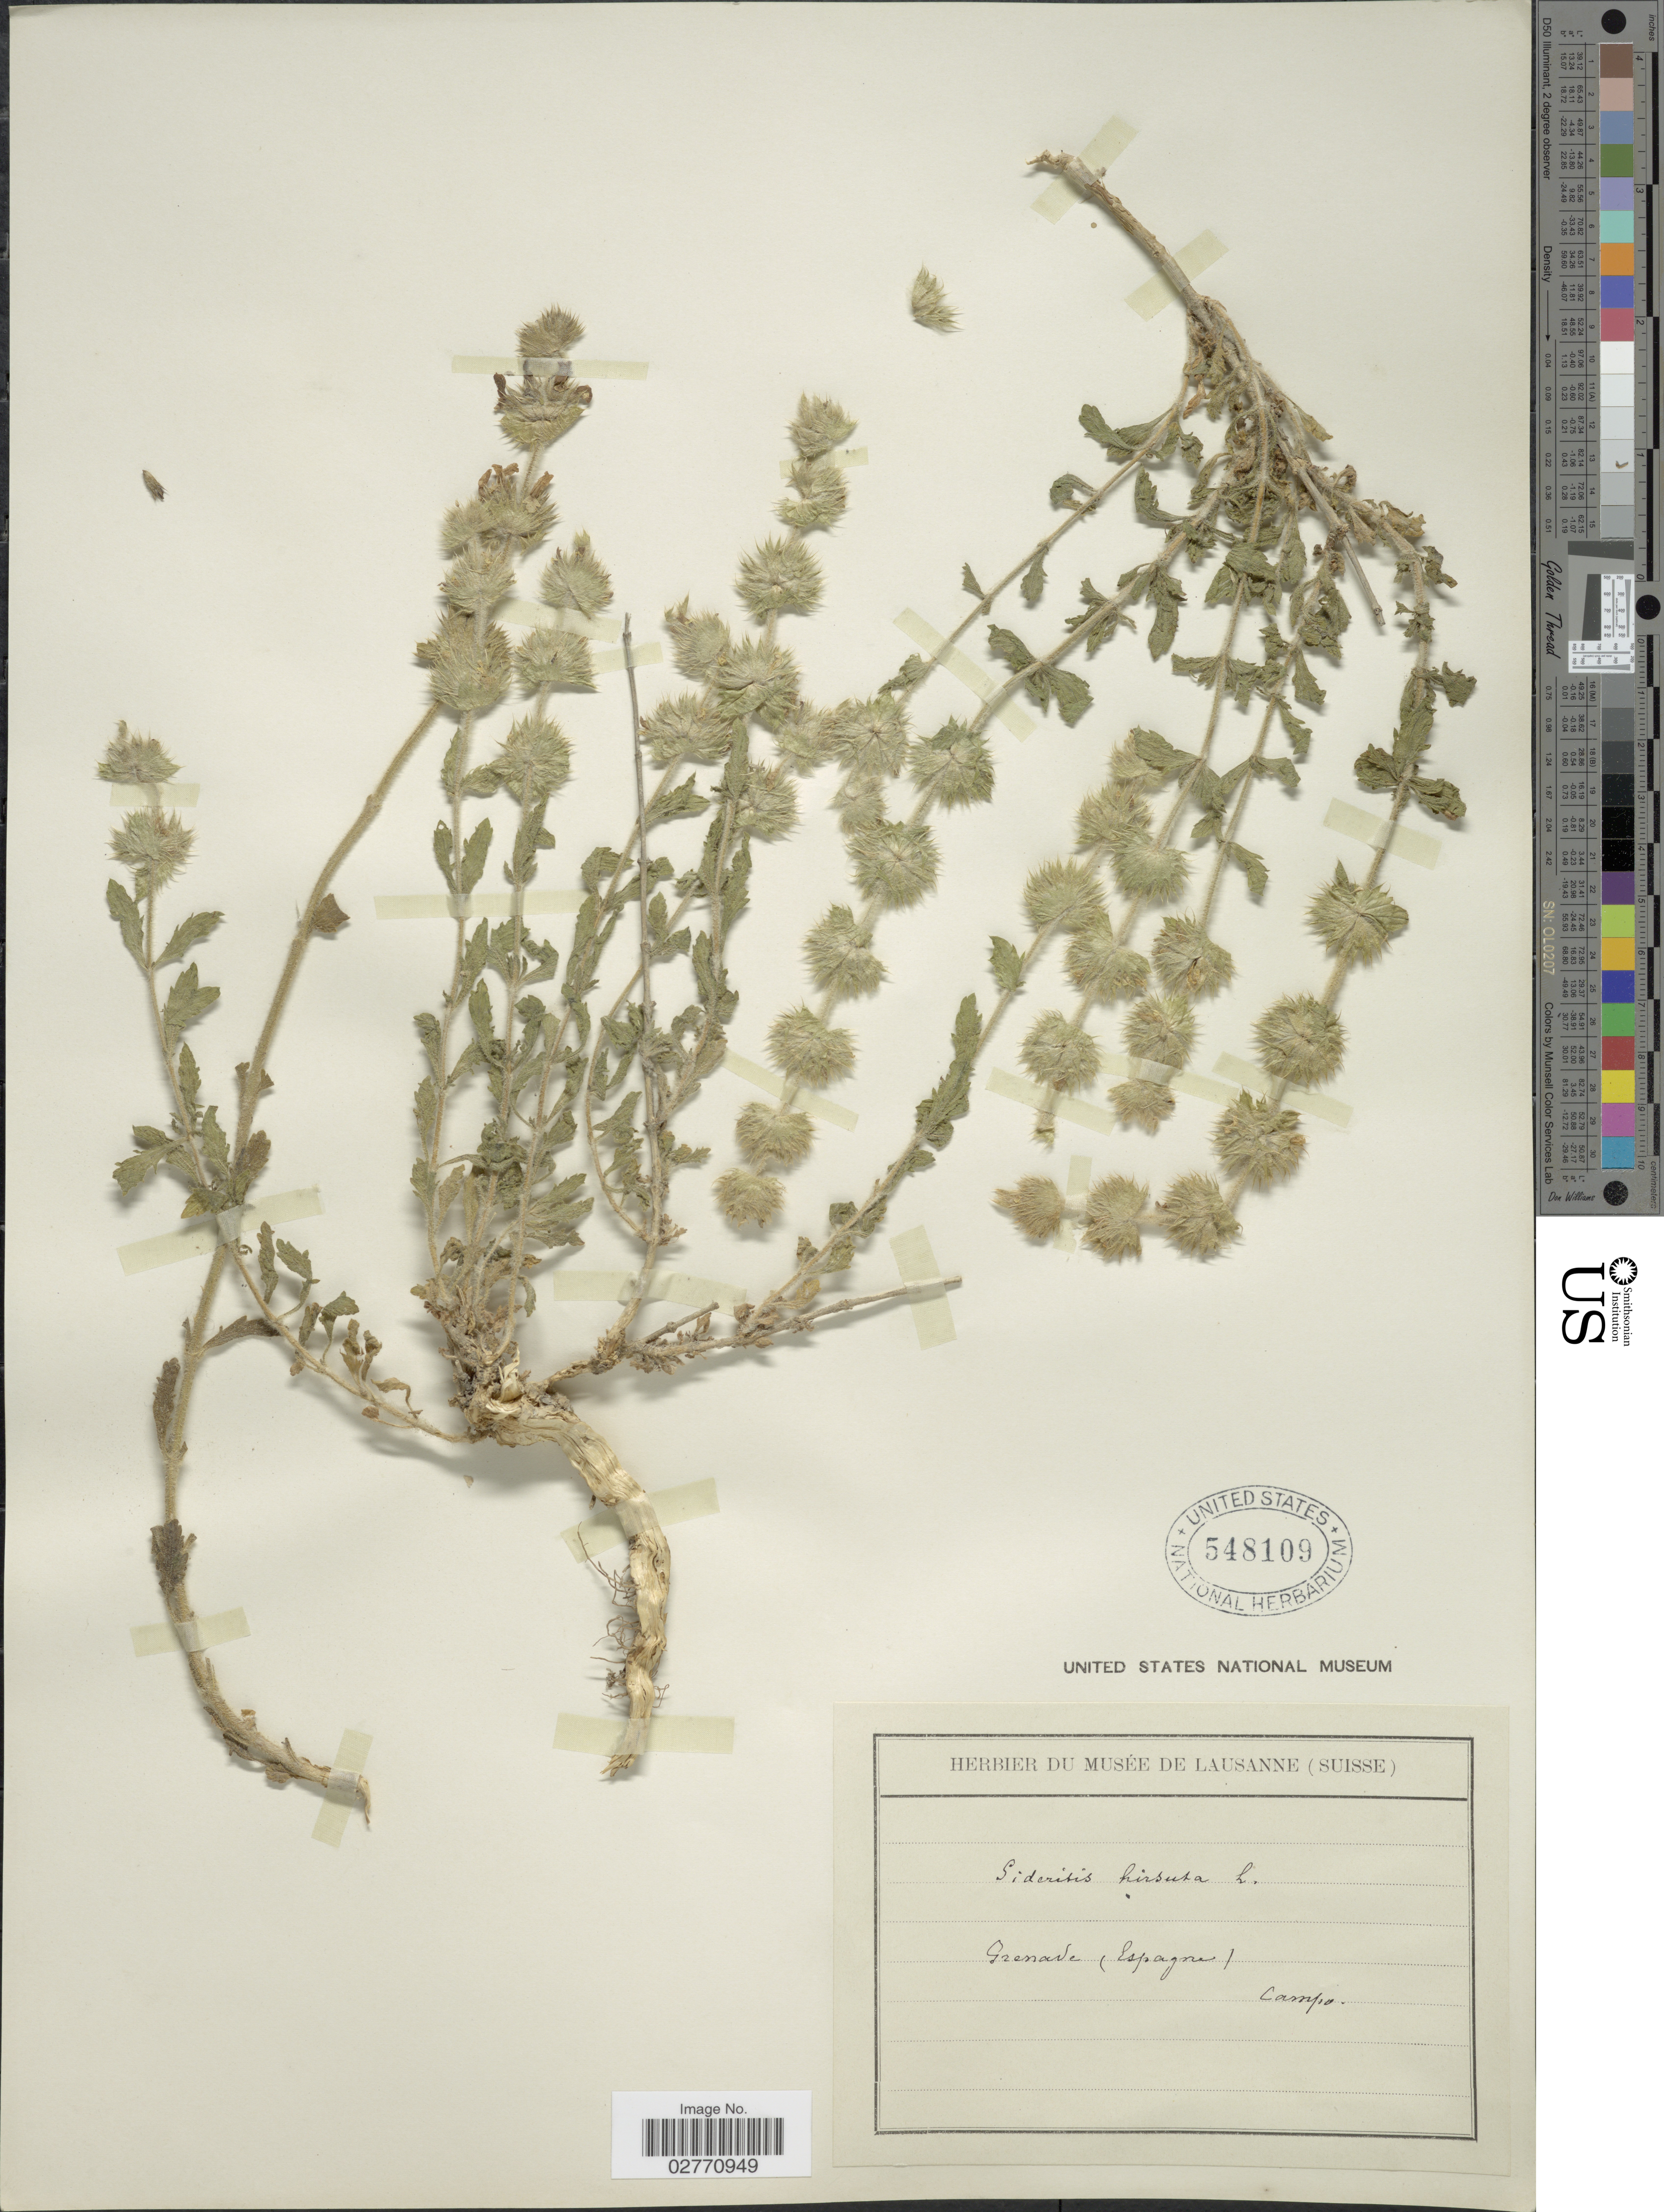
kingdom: Plantae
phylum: Tracheophyta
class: Magnoliopsida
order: Lamiales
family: Lamiaceae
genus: Sideritis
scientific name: Sideritis hirsuta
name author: L.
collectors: Ex herb. Musee de Lausanne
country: Spain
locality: Grenade (Espagne)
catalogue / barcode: US 548109